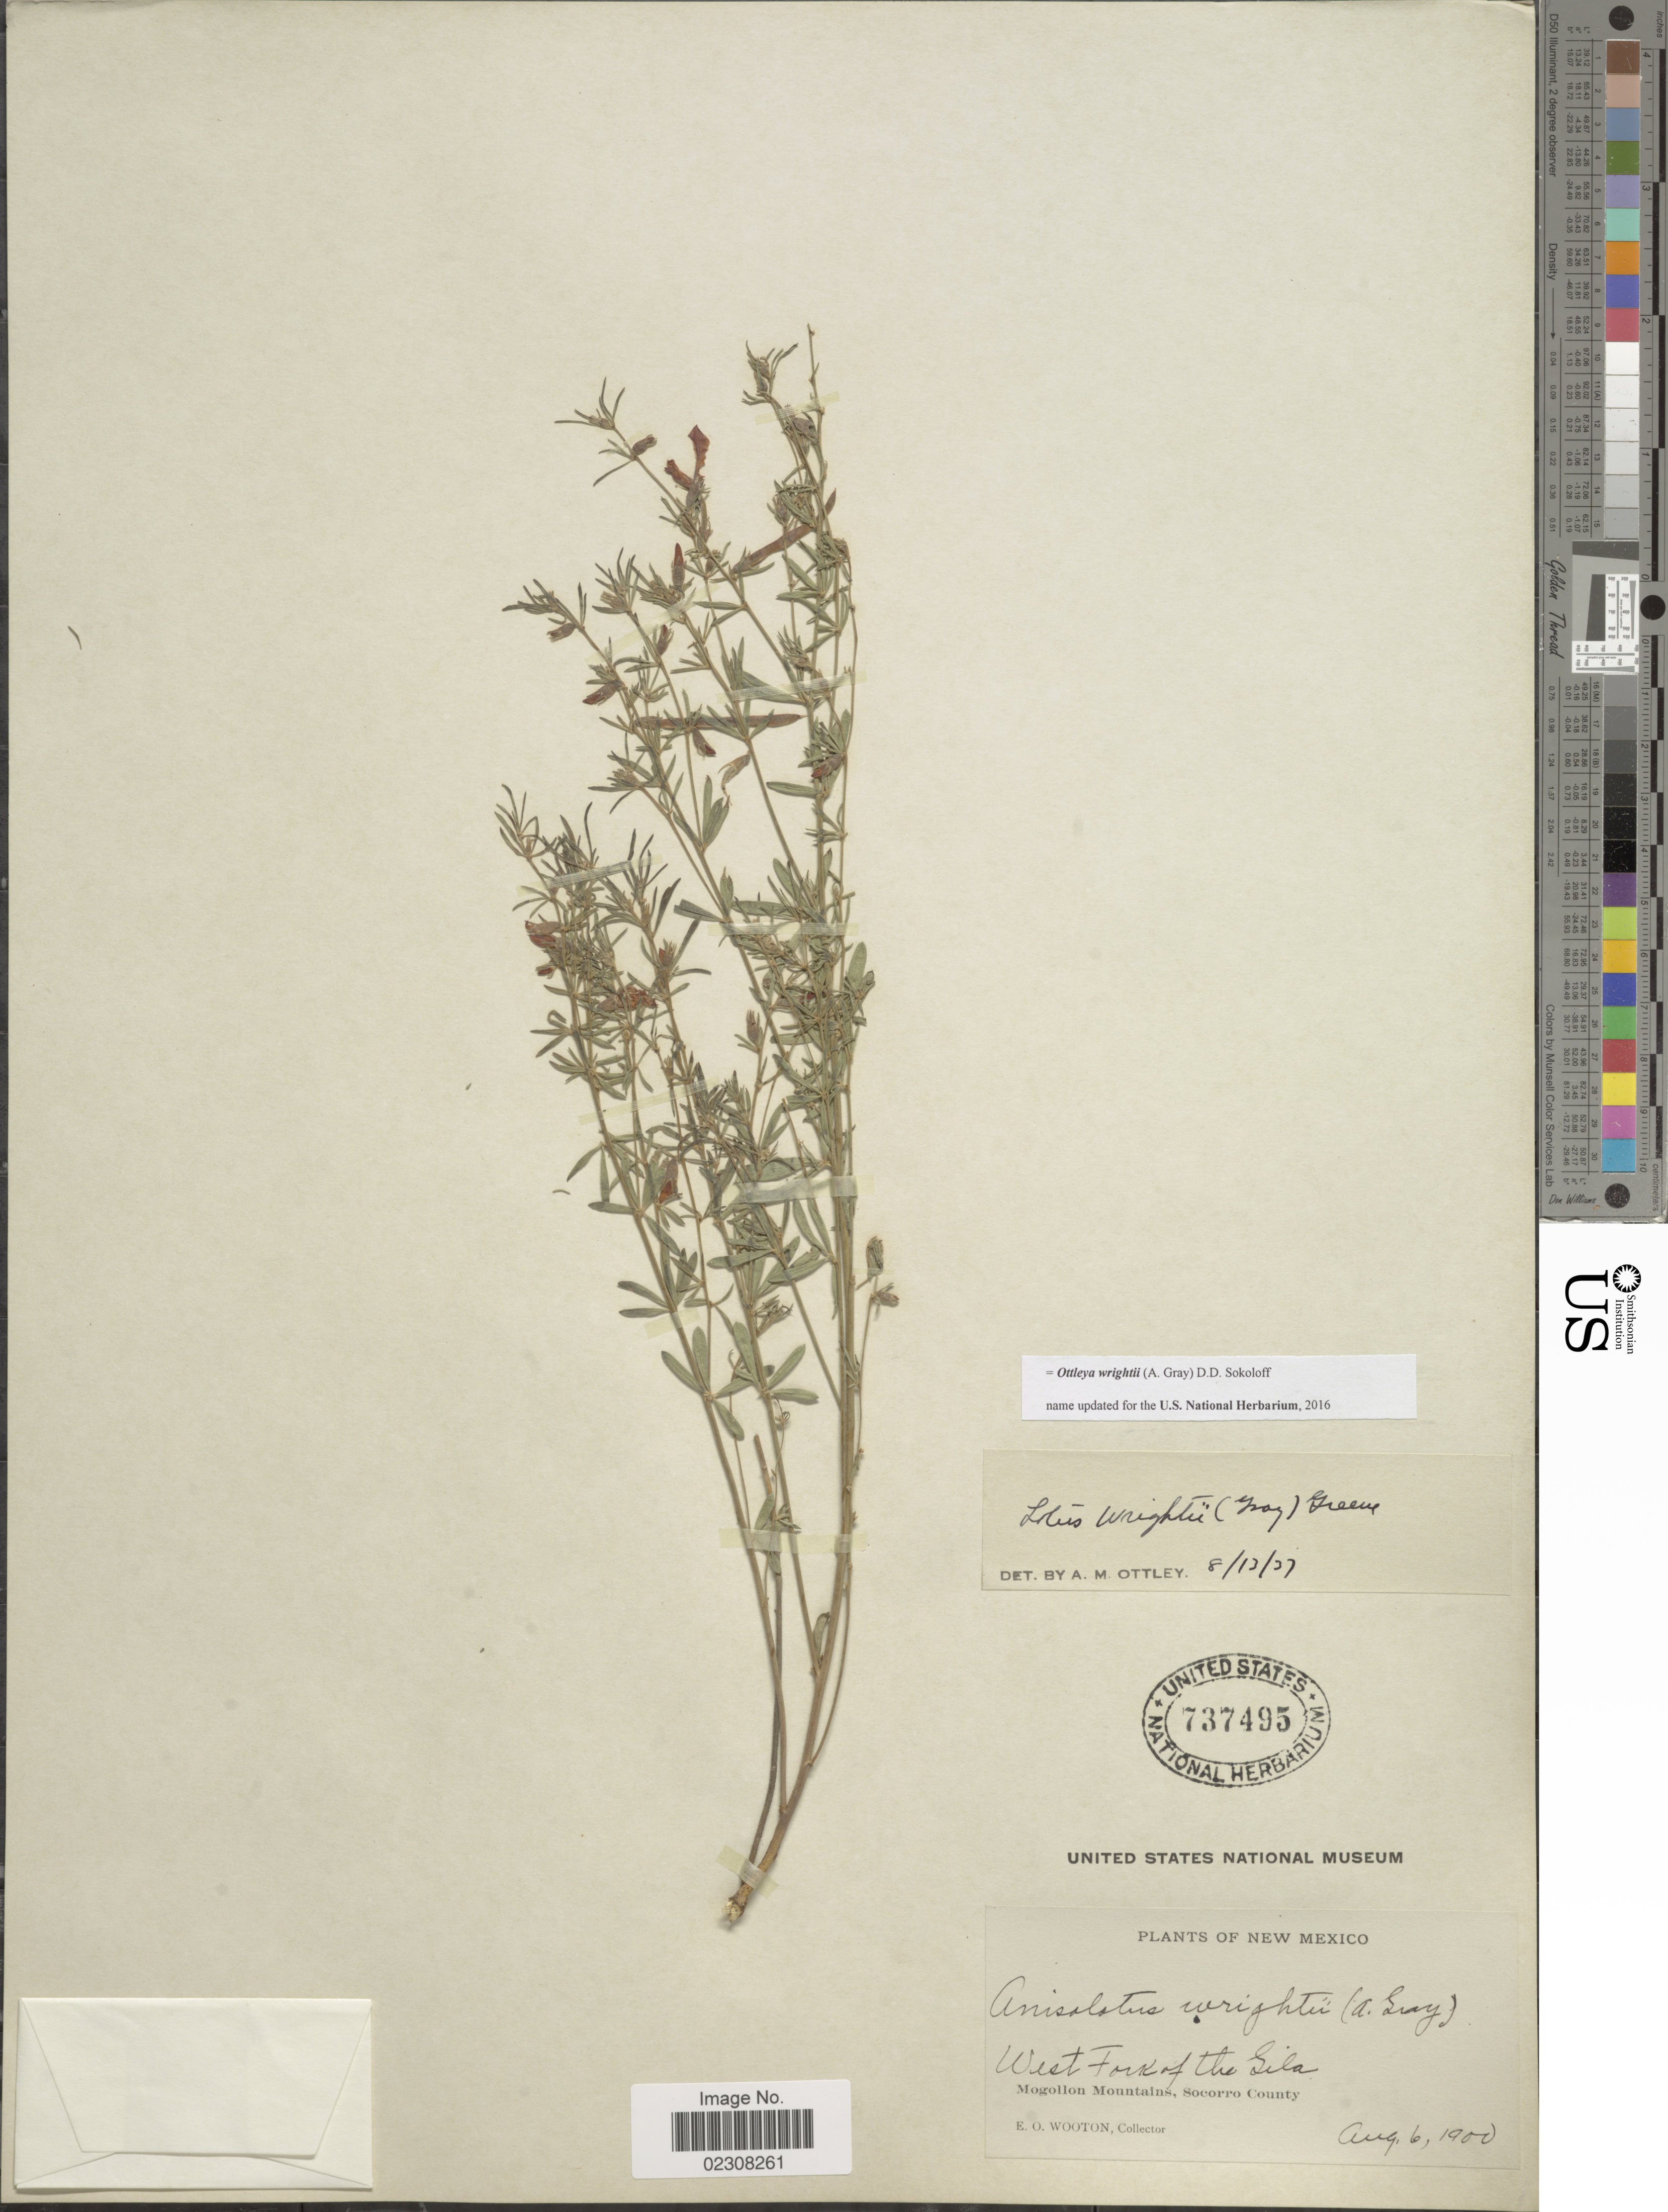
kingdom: Plantae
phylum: Tracheophyta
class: Magnoliopsida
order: Fabales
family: Fabaceae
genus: Ottleya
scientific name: Ottleya wrightii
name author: (A. Gray) D.D. Sokoloff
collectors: E. O. Wooton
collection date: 1900-08-06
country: United States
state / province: New Mexico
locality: West Fork of the Gila, Mogollon Mountains, Socorro County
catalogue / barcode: US 737495